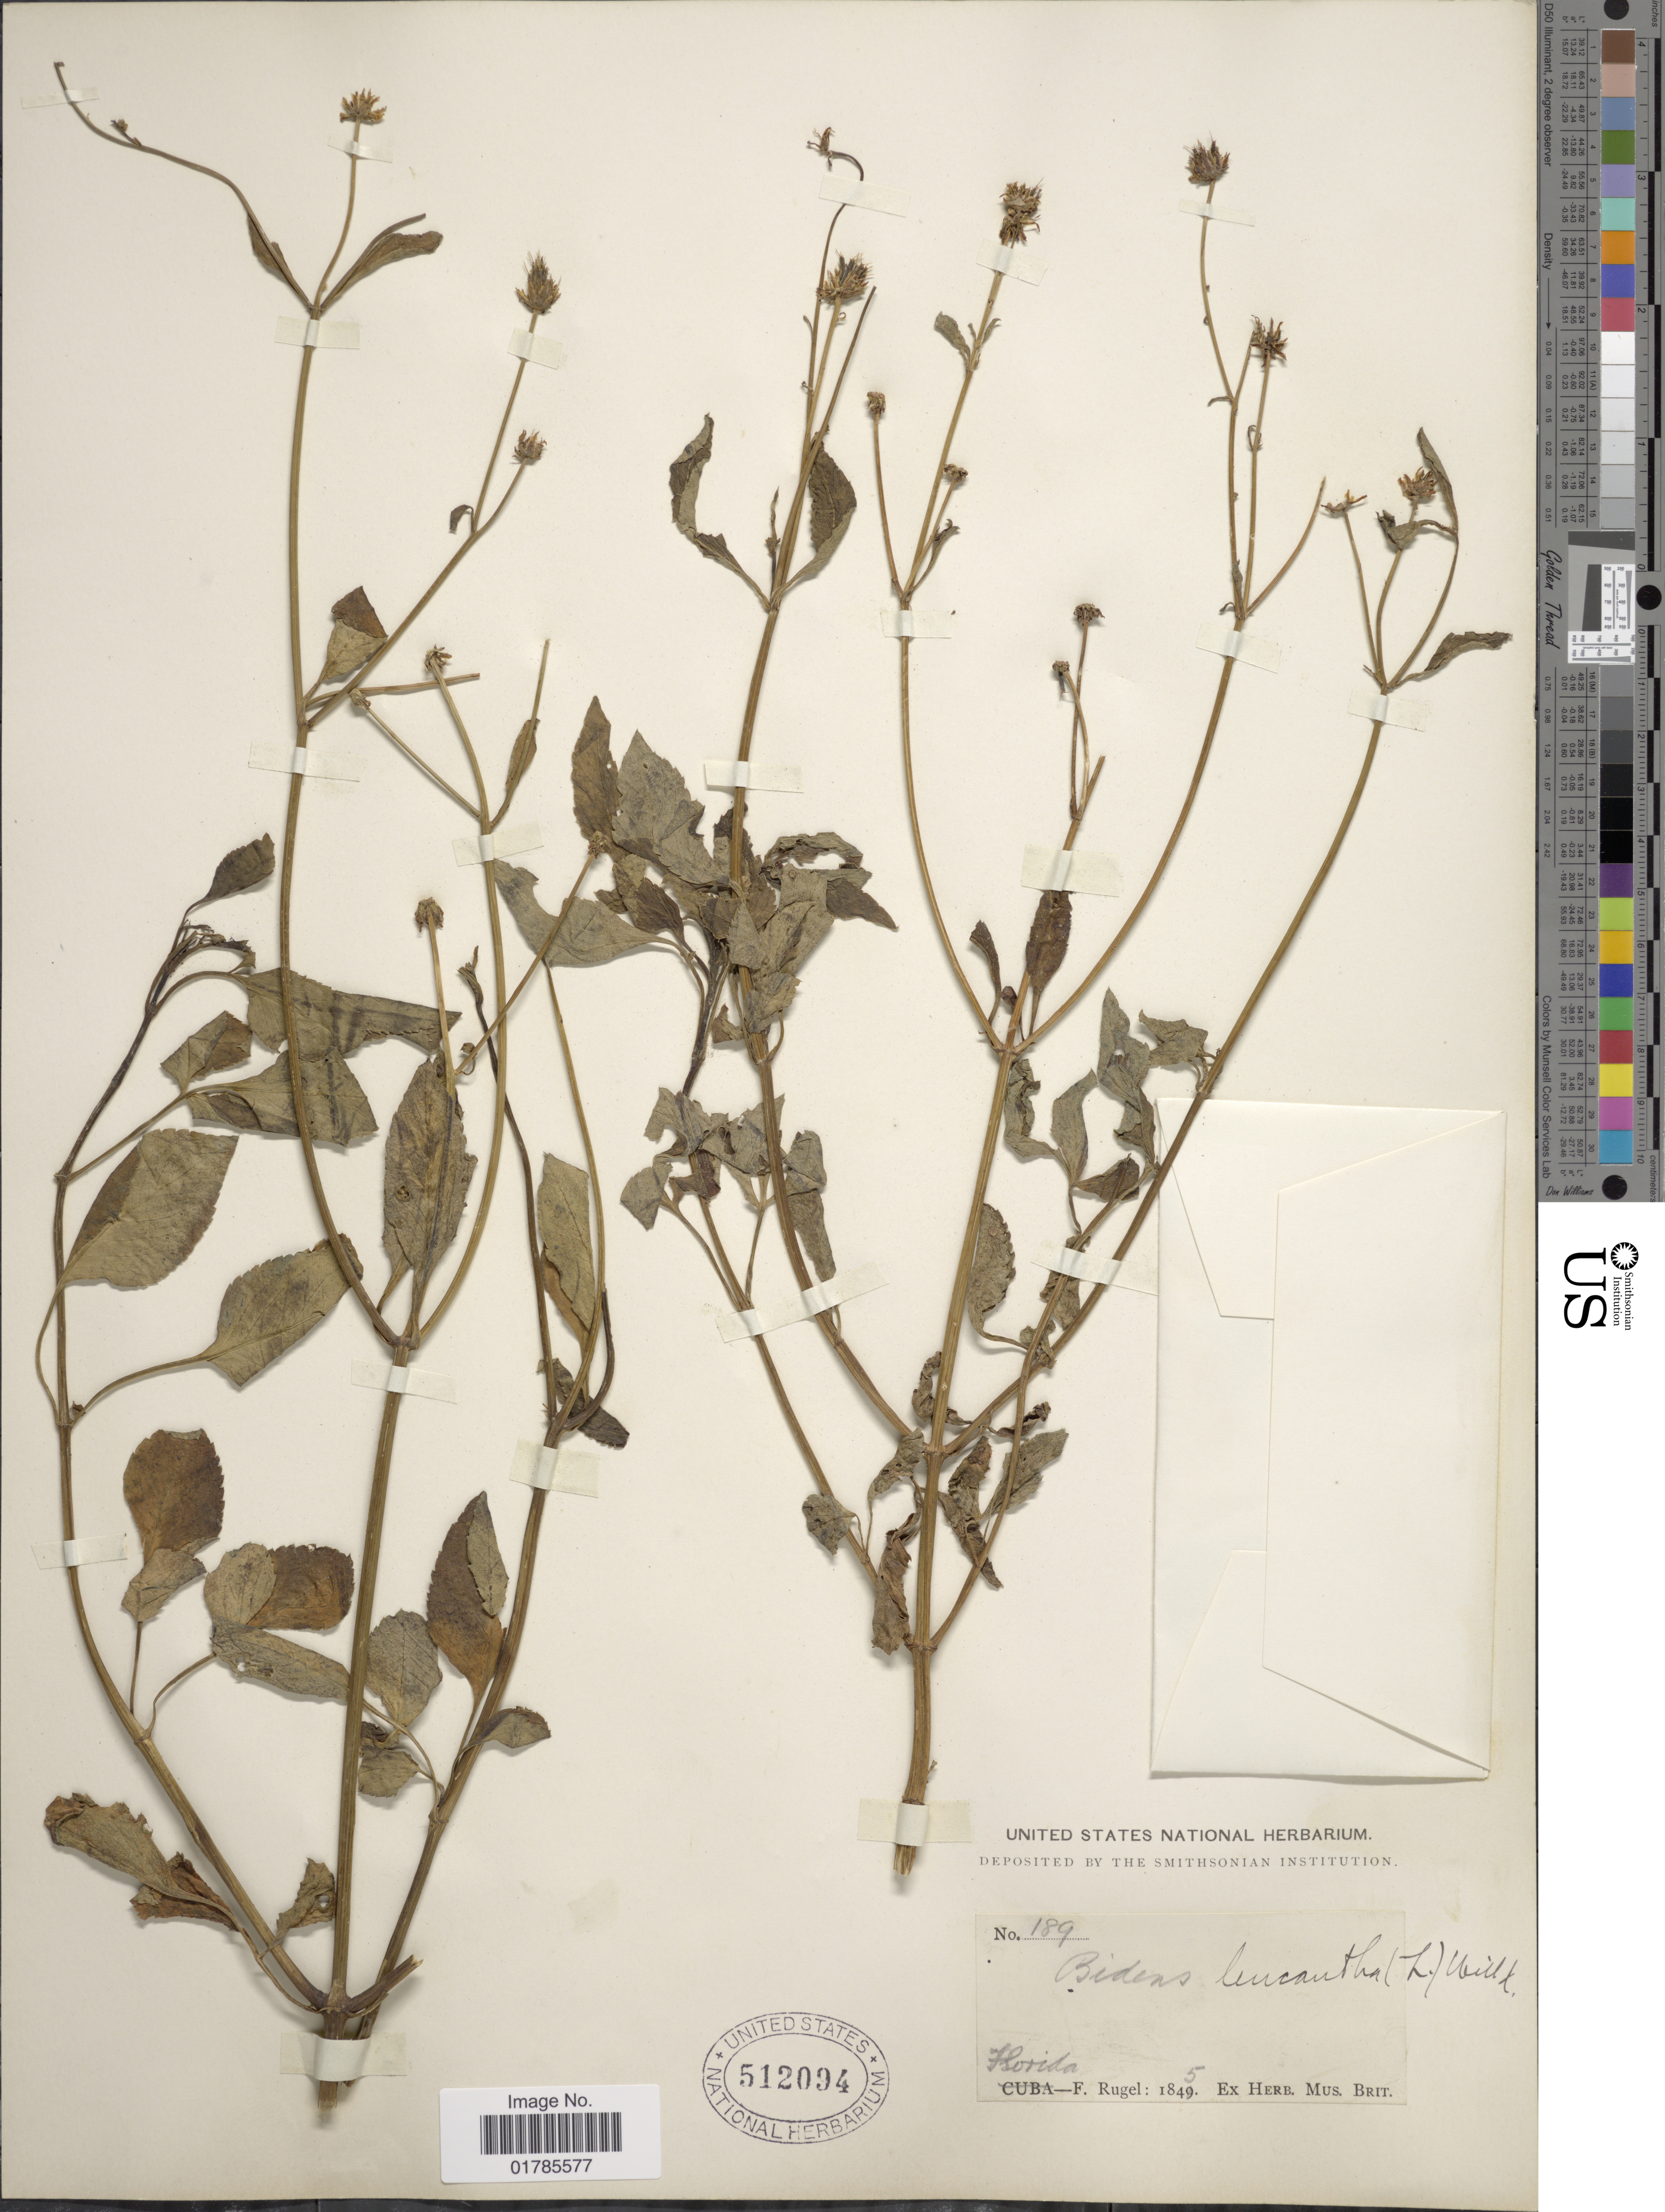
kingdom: Plantae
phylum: Tracheophyta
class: Magnoliopsida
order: Asterales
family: Asteraceae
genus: Bidens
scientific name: Bidens alba var. radiata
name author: (Sch. Bip.) R.E. Ballard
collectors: F. Rugel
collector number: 189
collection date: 1845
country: United States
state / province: Florida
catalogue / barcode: US 512094